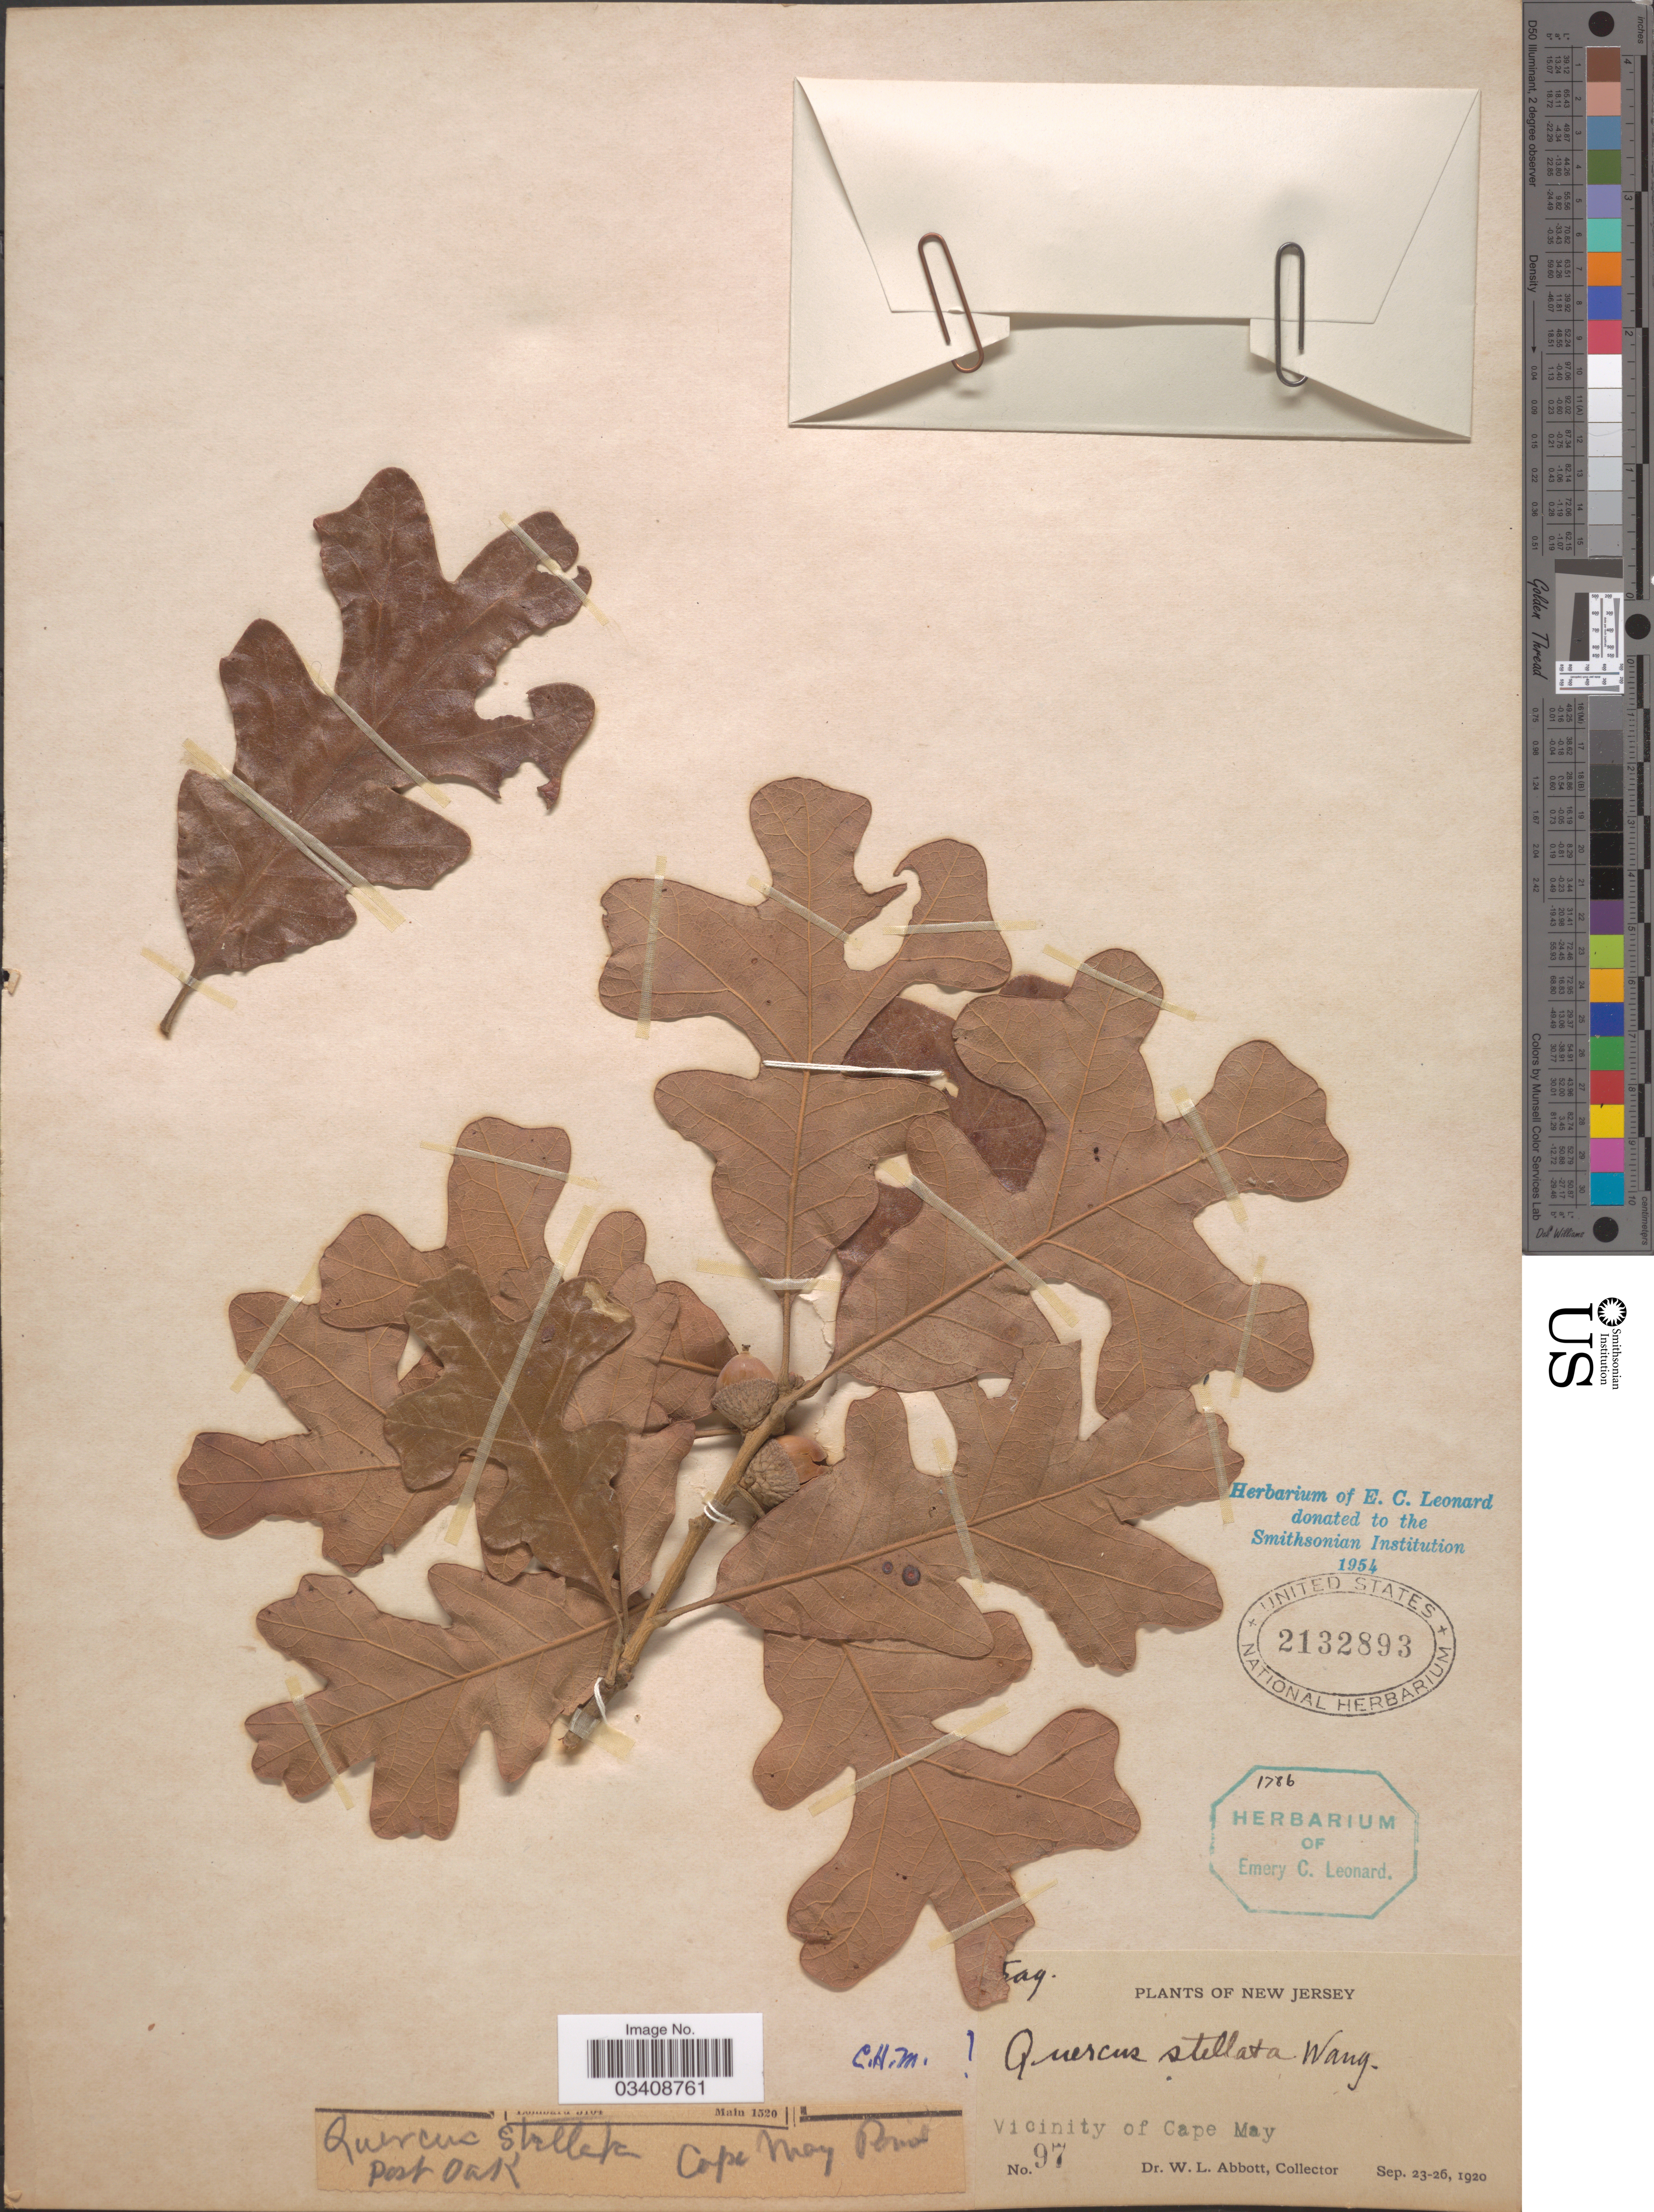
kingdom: Plantae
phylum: Tracheophyta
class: Magnoliopsida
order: Fagales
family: Fagaceae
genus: Quercus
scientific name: Quercus stellata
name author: Wangenh.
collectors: W. L. Abbott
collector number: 97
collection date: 1920-09-23/1920-09-26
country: United States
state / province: New Jersey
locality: Cape May Point. Vicinity of Cape May.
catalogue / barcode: US 2132893